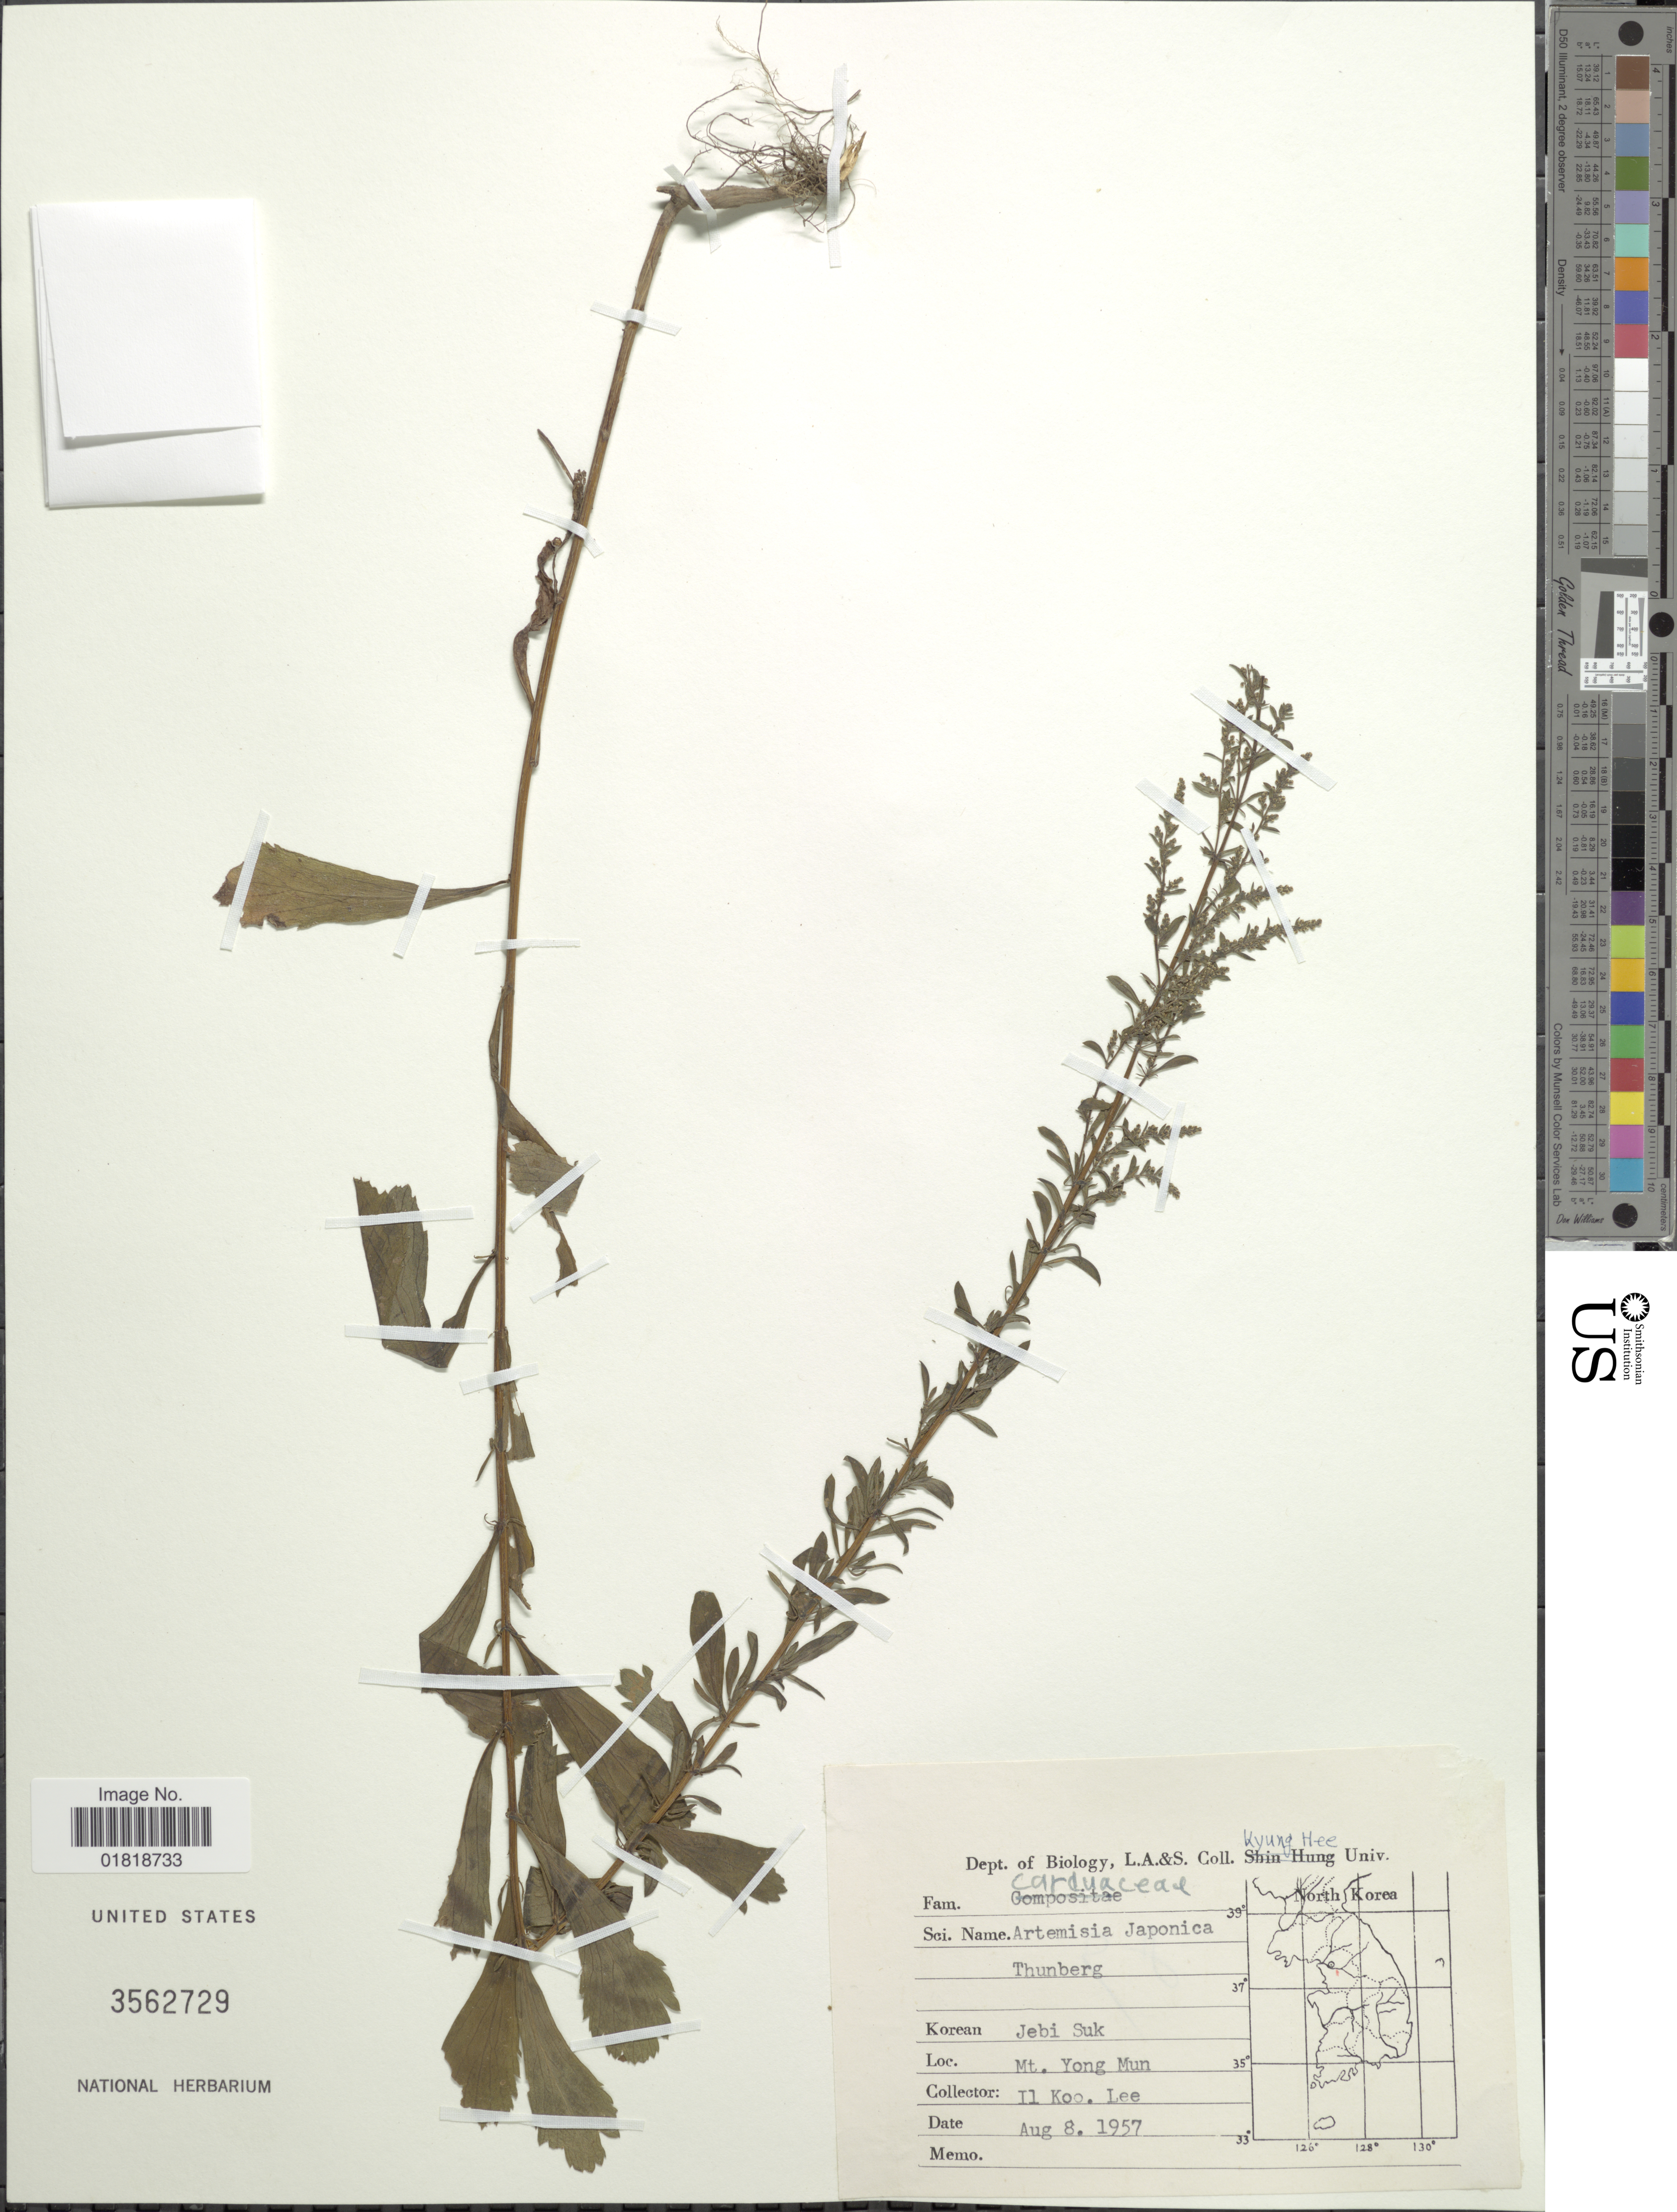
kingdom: Plantae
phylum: Tracheophyta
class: Magnoliopsida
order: Asterales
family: Asteraceae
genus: Artemisia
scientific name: Artemisia japonica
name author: Thunb.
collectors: I. Lee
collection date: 1957-08-08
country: South Korea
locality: Jebi Suk, Mt. Yong Mun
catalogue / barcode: US 3562729